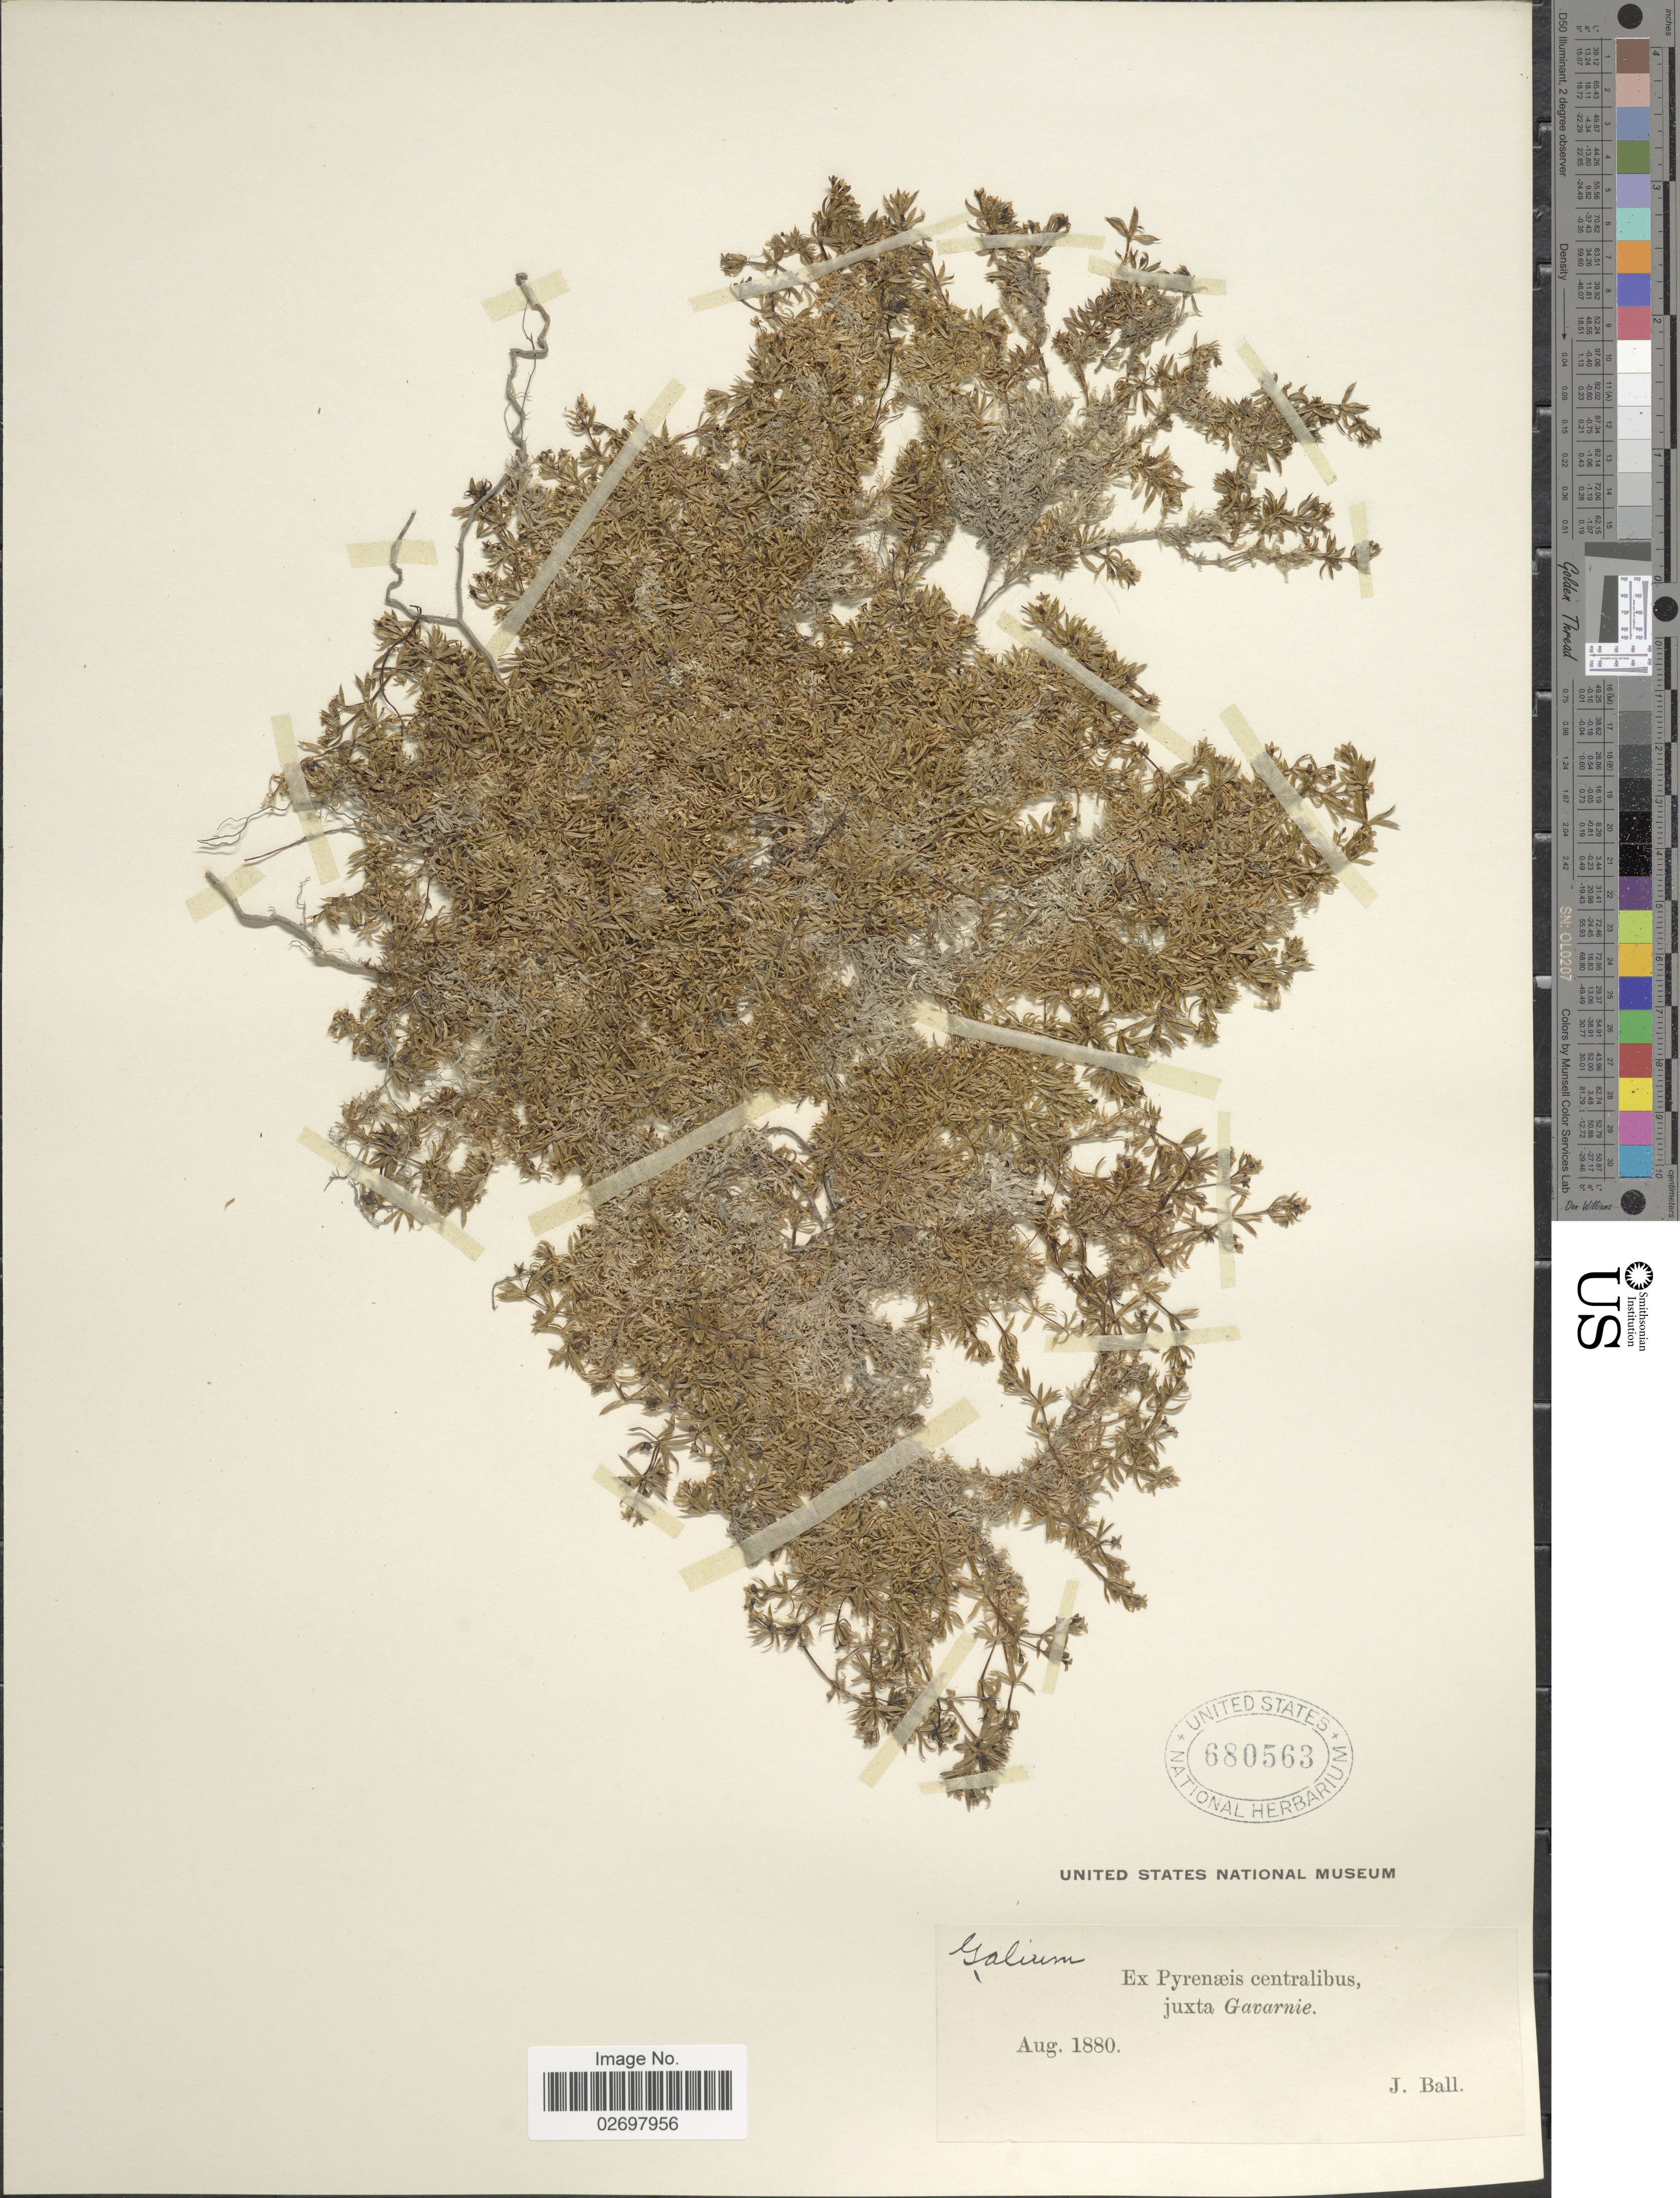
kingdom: Plantae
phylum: Tracheophyta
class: Magnoliopsida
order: Gentianales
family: Rubiaceae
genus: Galium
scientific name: Galium sp.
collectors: J. Ball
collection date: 1880-08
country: France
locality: Ex Pyrenaeis centralibus juxta Gavarnie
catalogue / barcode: US 680563